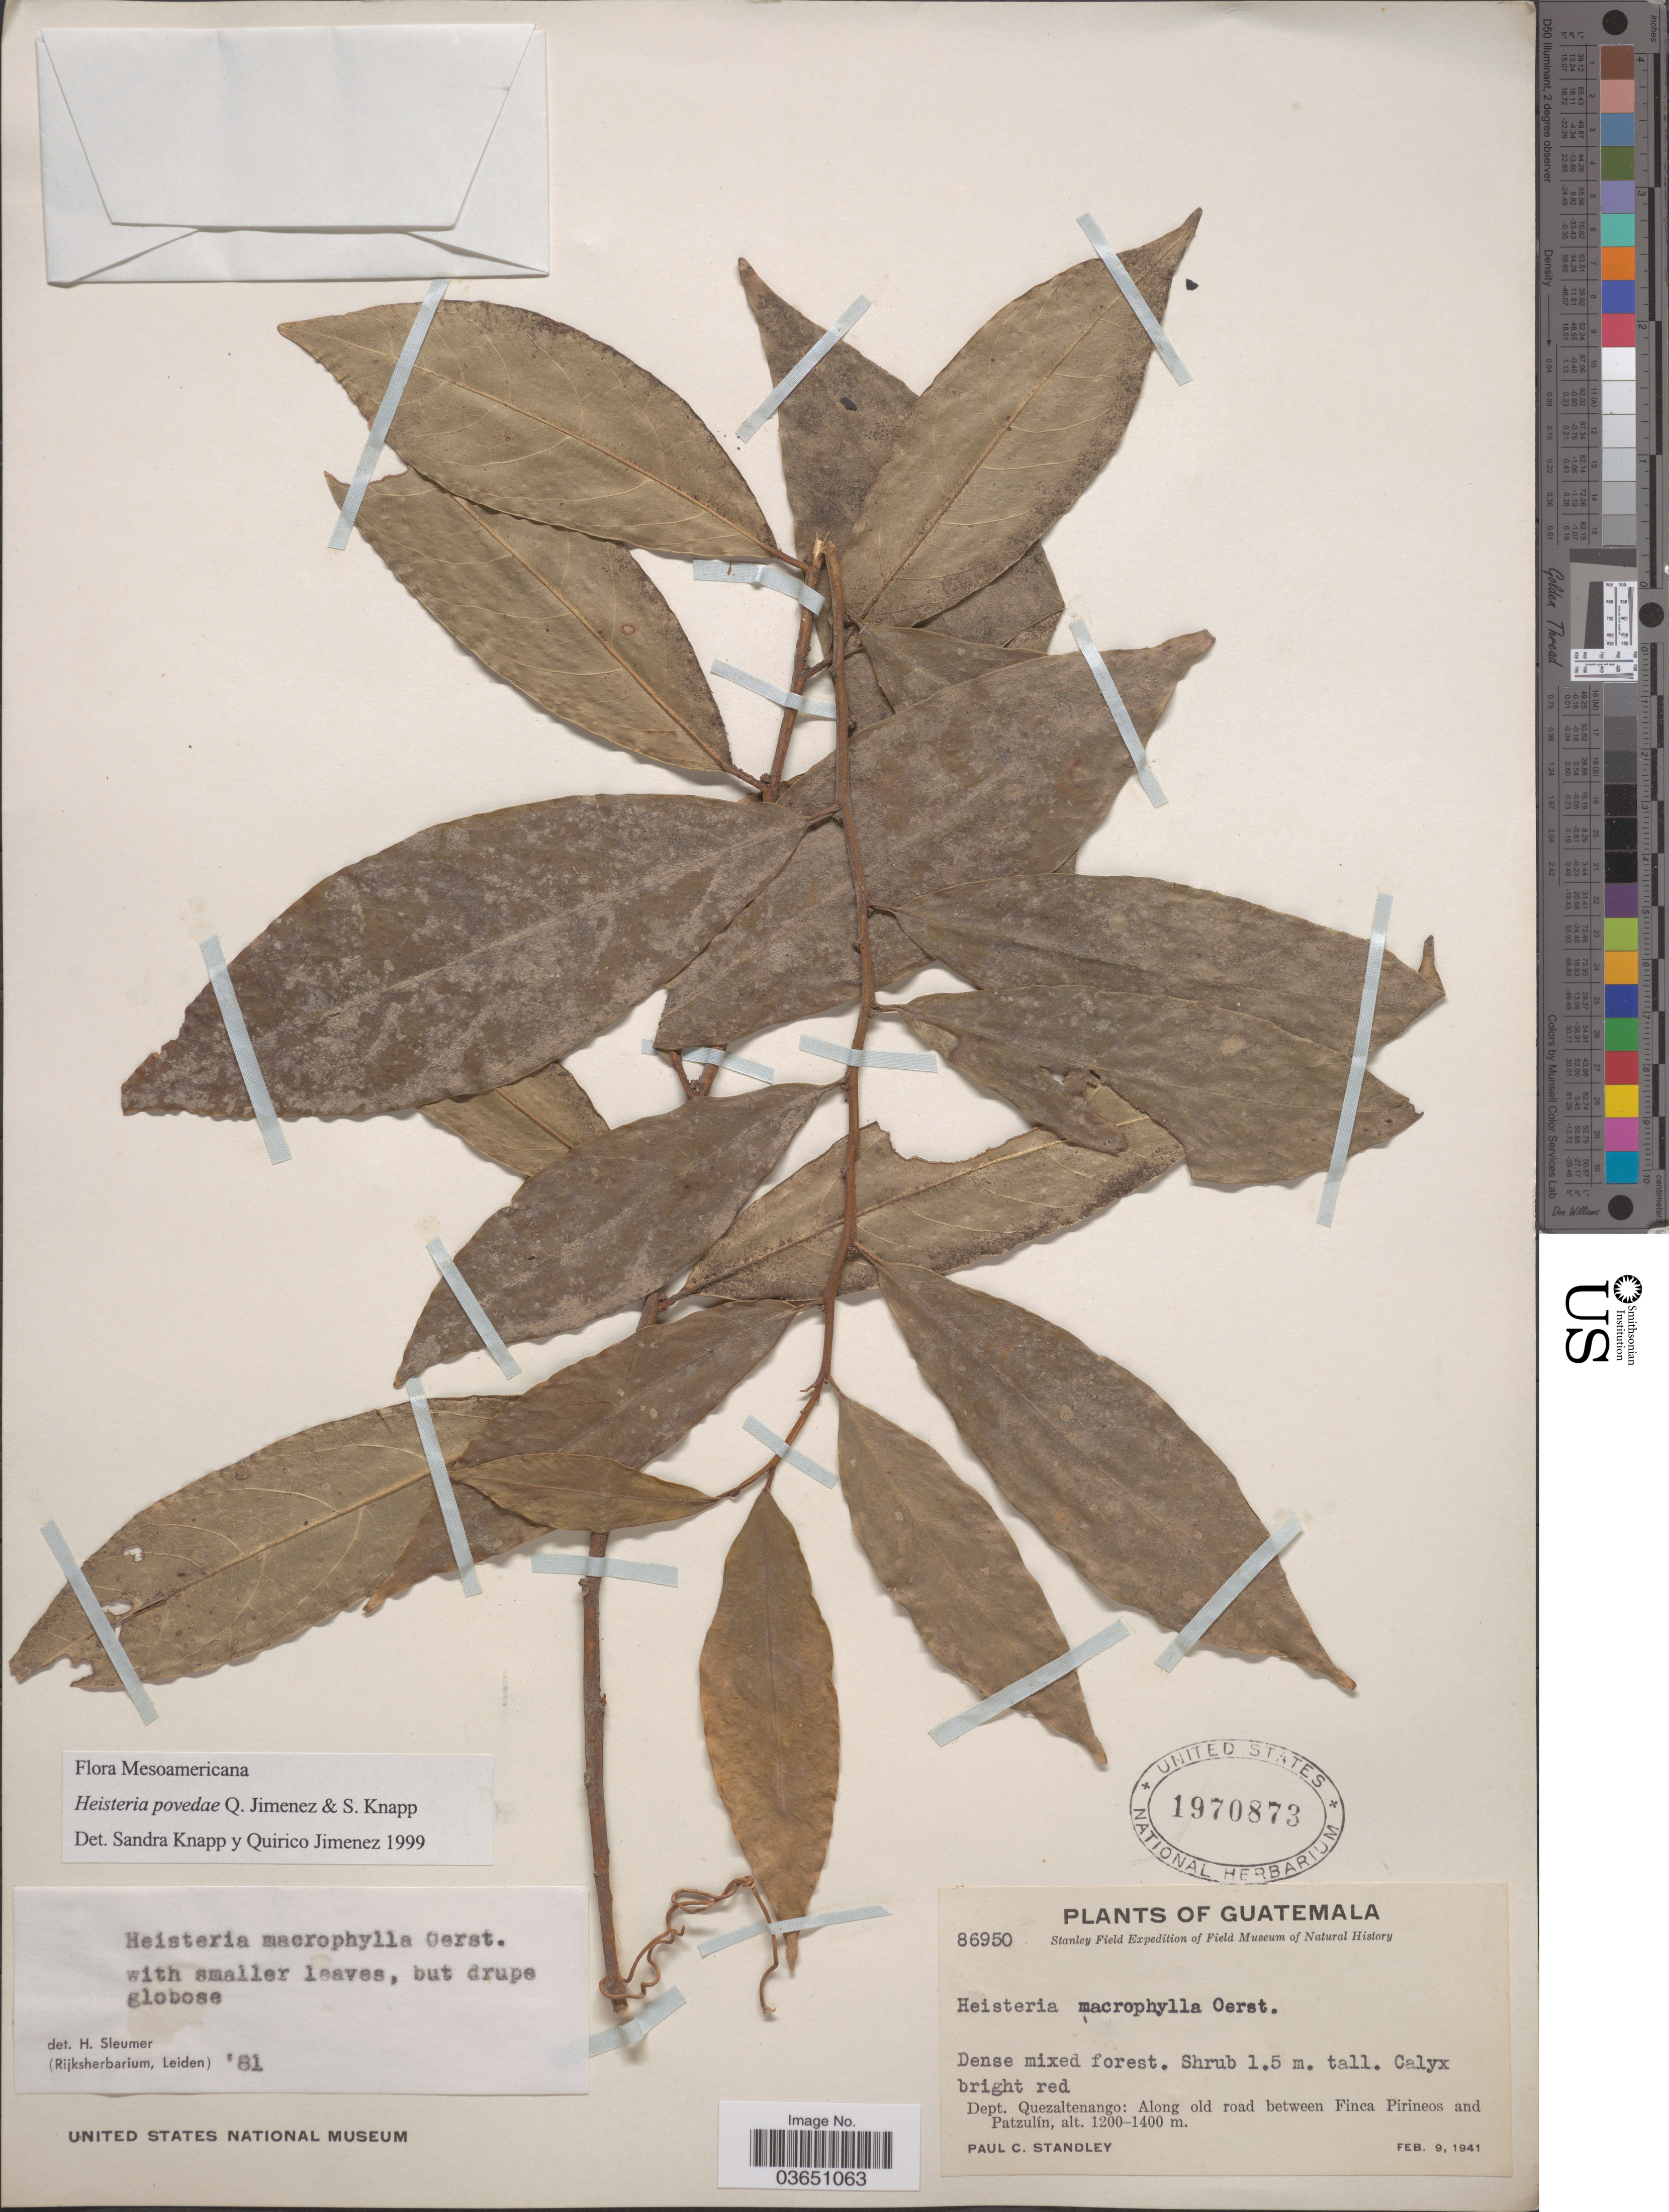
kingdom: Plantae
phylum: Tracheophyta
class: Magnoliopsida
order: Santalales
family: Erythropalaceae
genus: Heisteria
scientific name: Heisteria povedae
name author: Q. Jiménez & S. Knapp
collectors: P. C. Standley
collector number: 86950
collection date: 1941-02-09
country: Guatemala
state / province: Quetzaltenango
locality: Dept. Quezaltenango: Along old road between Finca Pirineos and Patzulín.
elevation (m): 1200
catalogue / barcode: US 1970873